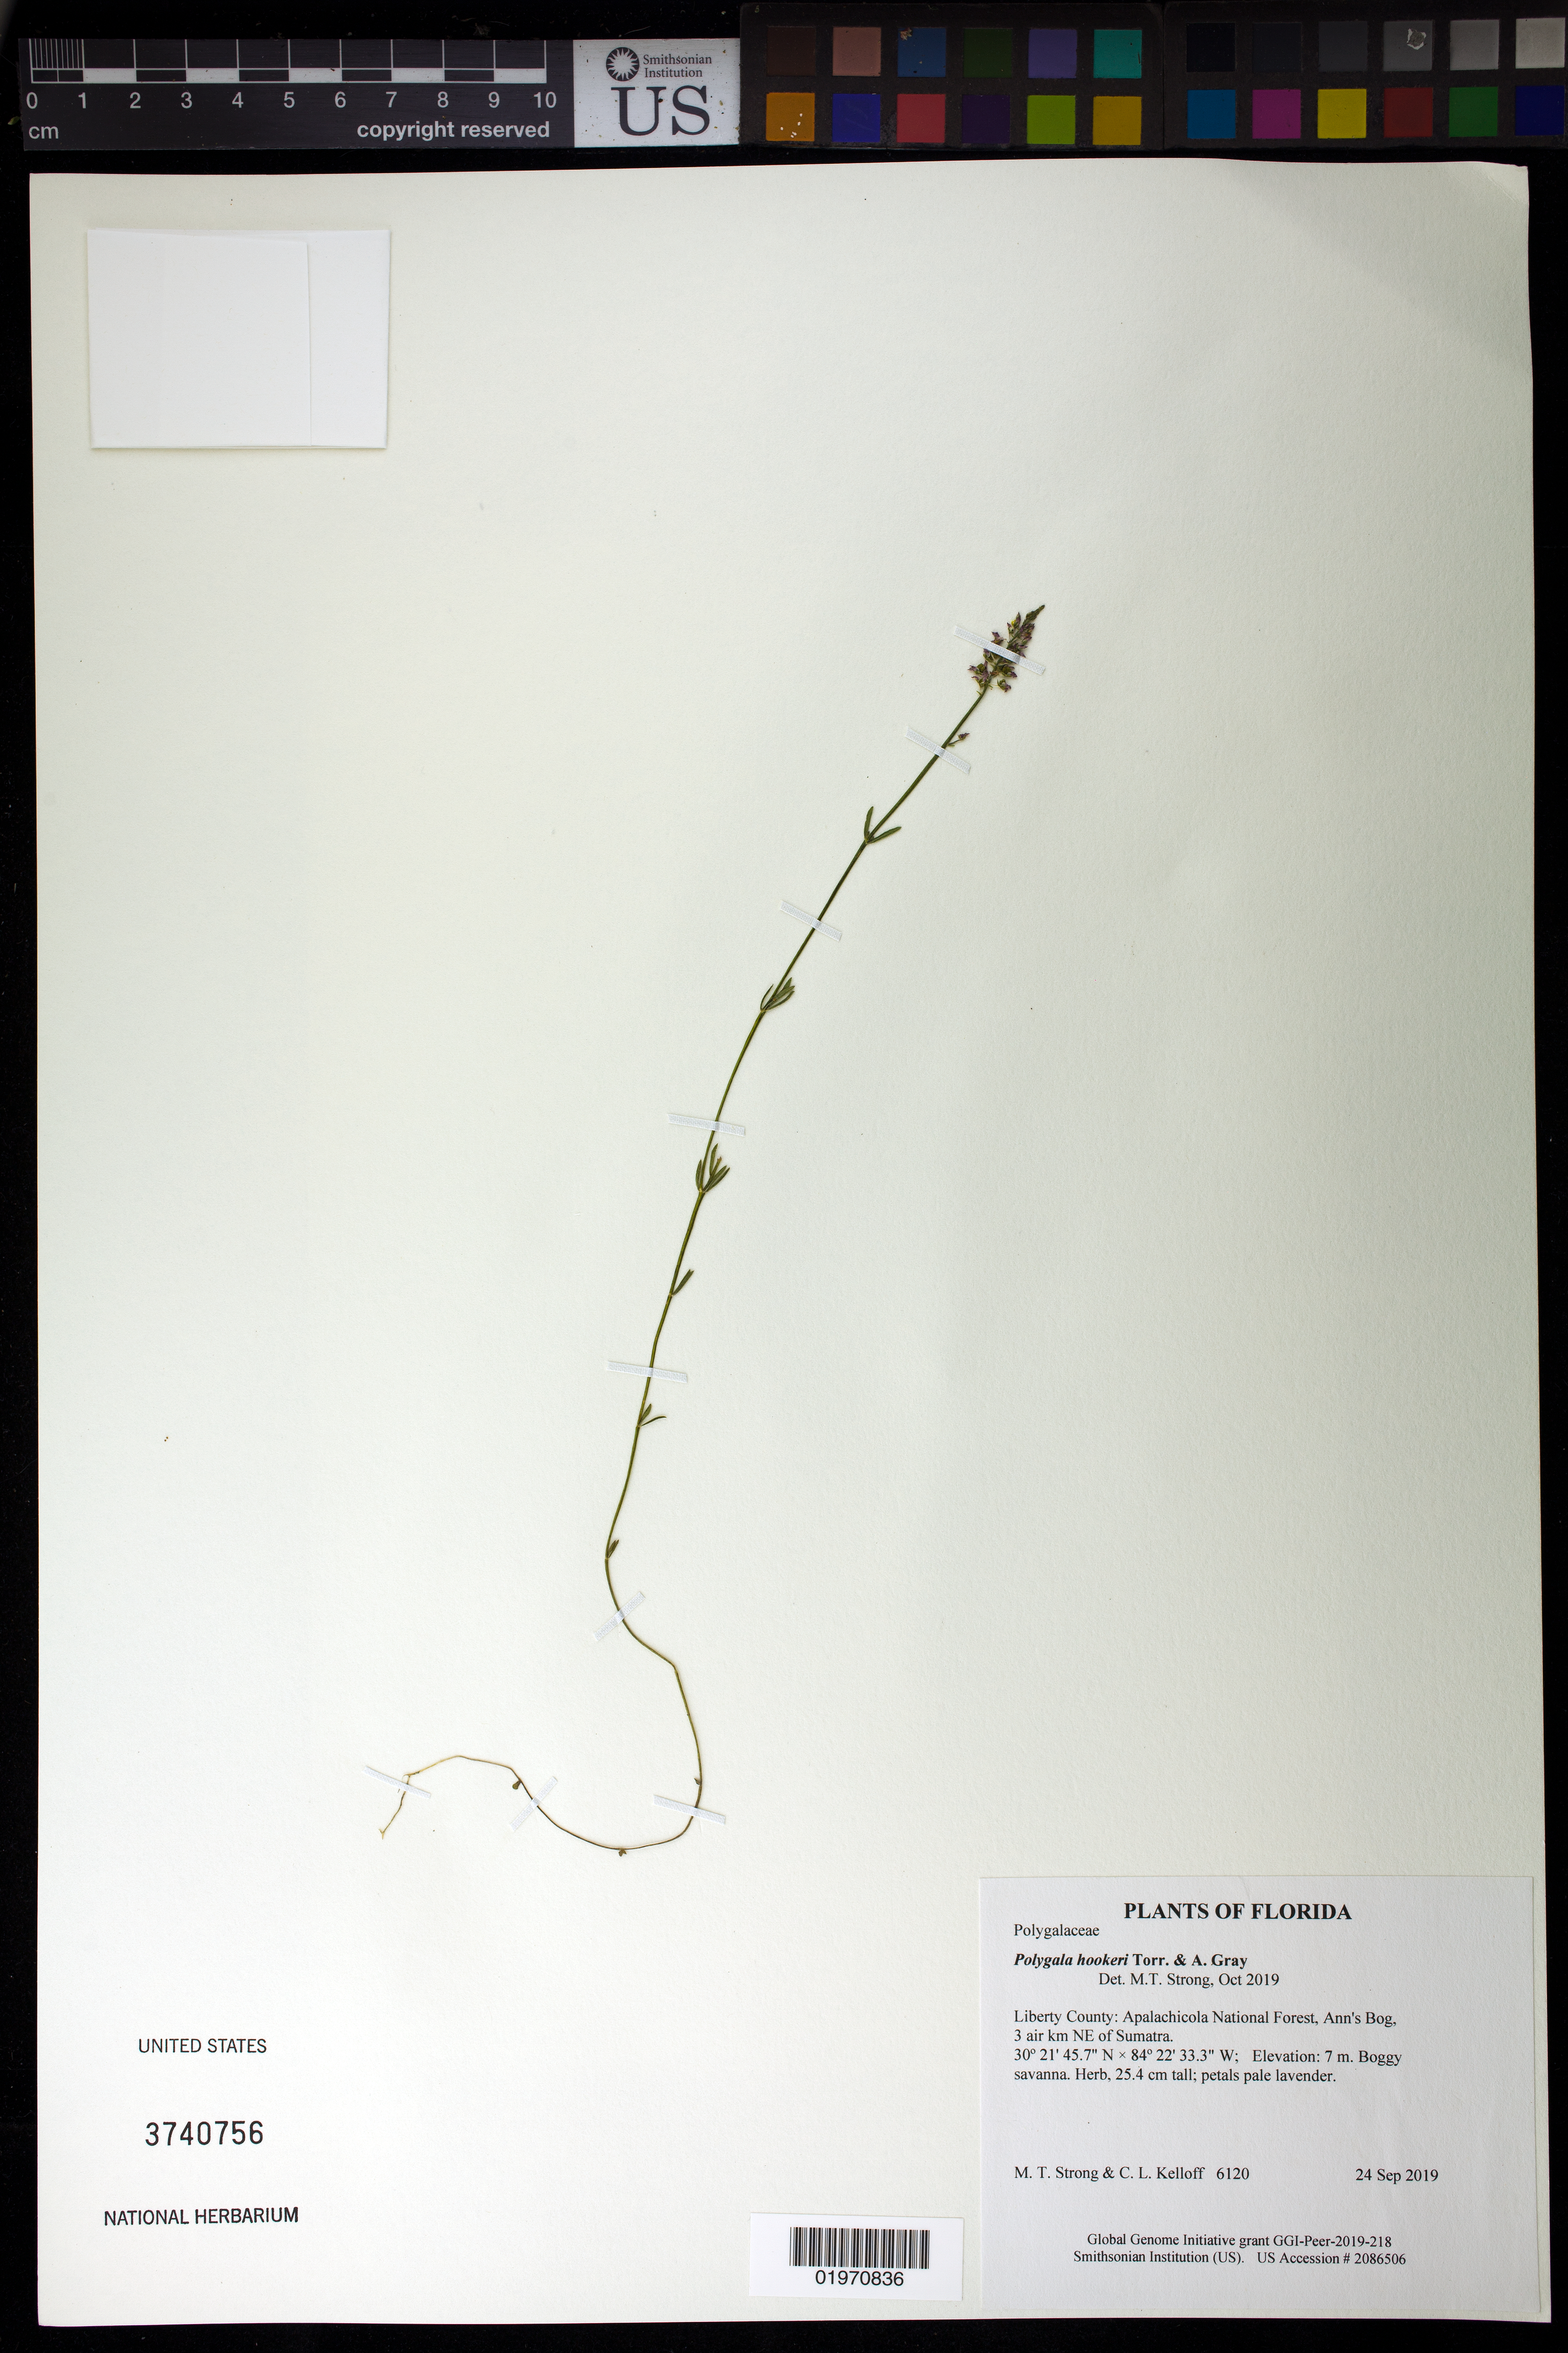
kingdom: Plantae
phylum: Tracheophyta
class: Magnoliopsida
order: Fabales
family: Polygalaceae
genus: Polygala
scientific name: Polygala hookeri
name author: Torr. & A. Gray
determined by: Strong, Mark T., (BOT), Smithsonian Institution - National Museum of Natural History (UNITED STATES)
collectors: M. T. Strong & C. L. Kelloff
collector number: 6120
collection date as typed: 24 Sep 2019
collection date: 2019-09-24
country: United States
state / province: Florida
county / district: Liberty County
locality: Apalachicola National Forest, Ann's Bog, 3 air km NE of Sumatra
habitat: Boggy savanna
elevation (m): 7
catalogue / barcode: US 3740756